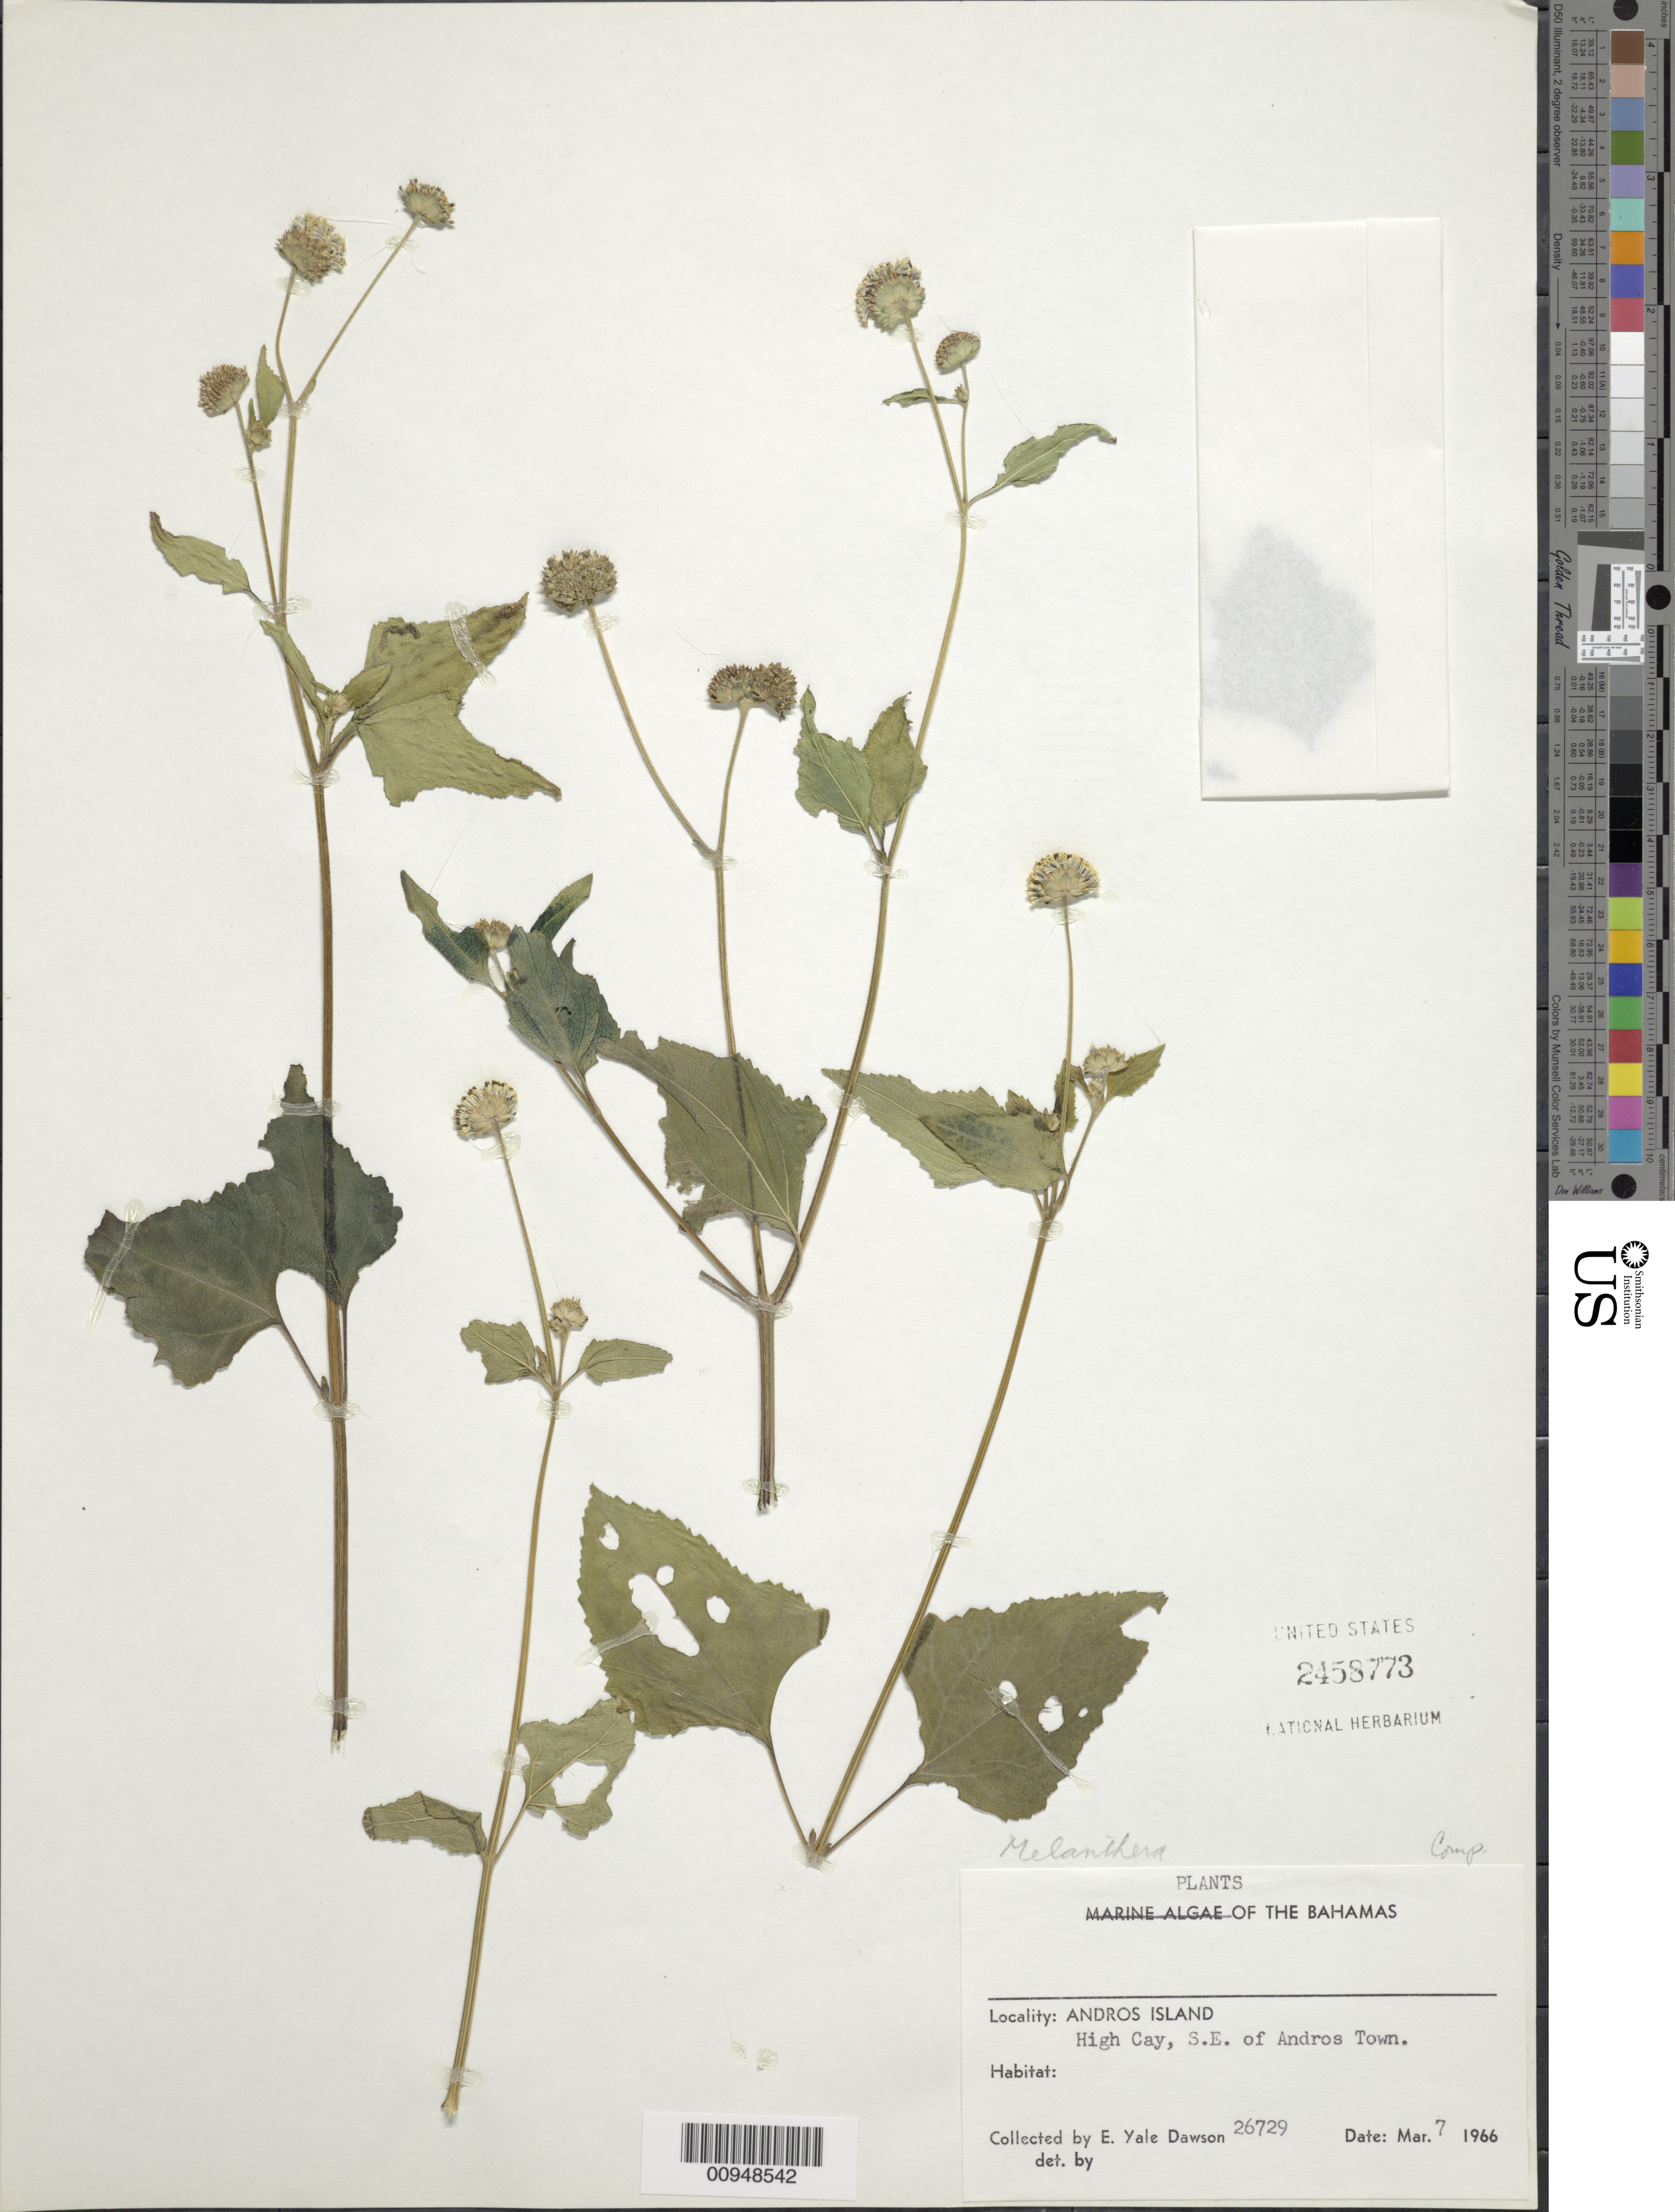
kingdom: Plantae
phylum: Tracheophyta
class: Magnoliopsida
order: Asterales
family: Asteraceae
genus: Melanthera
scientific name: Melanthera sp.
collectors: E. Y. Dawson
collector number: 26729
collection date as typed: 07 Mar 1966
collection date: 1966-03-07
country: Bahamas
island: Andros Island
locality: High Cay, SE of Andros Town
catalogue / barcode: US 2458773